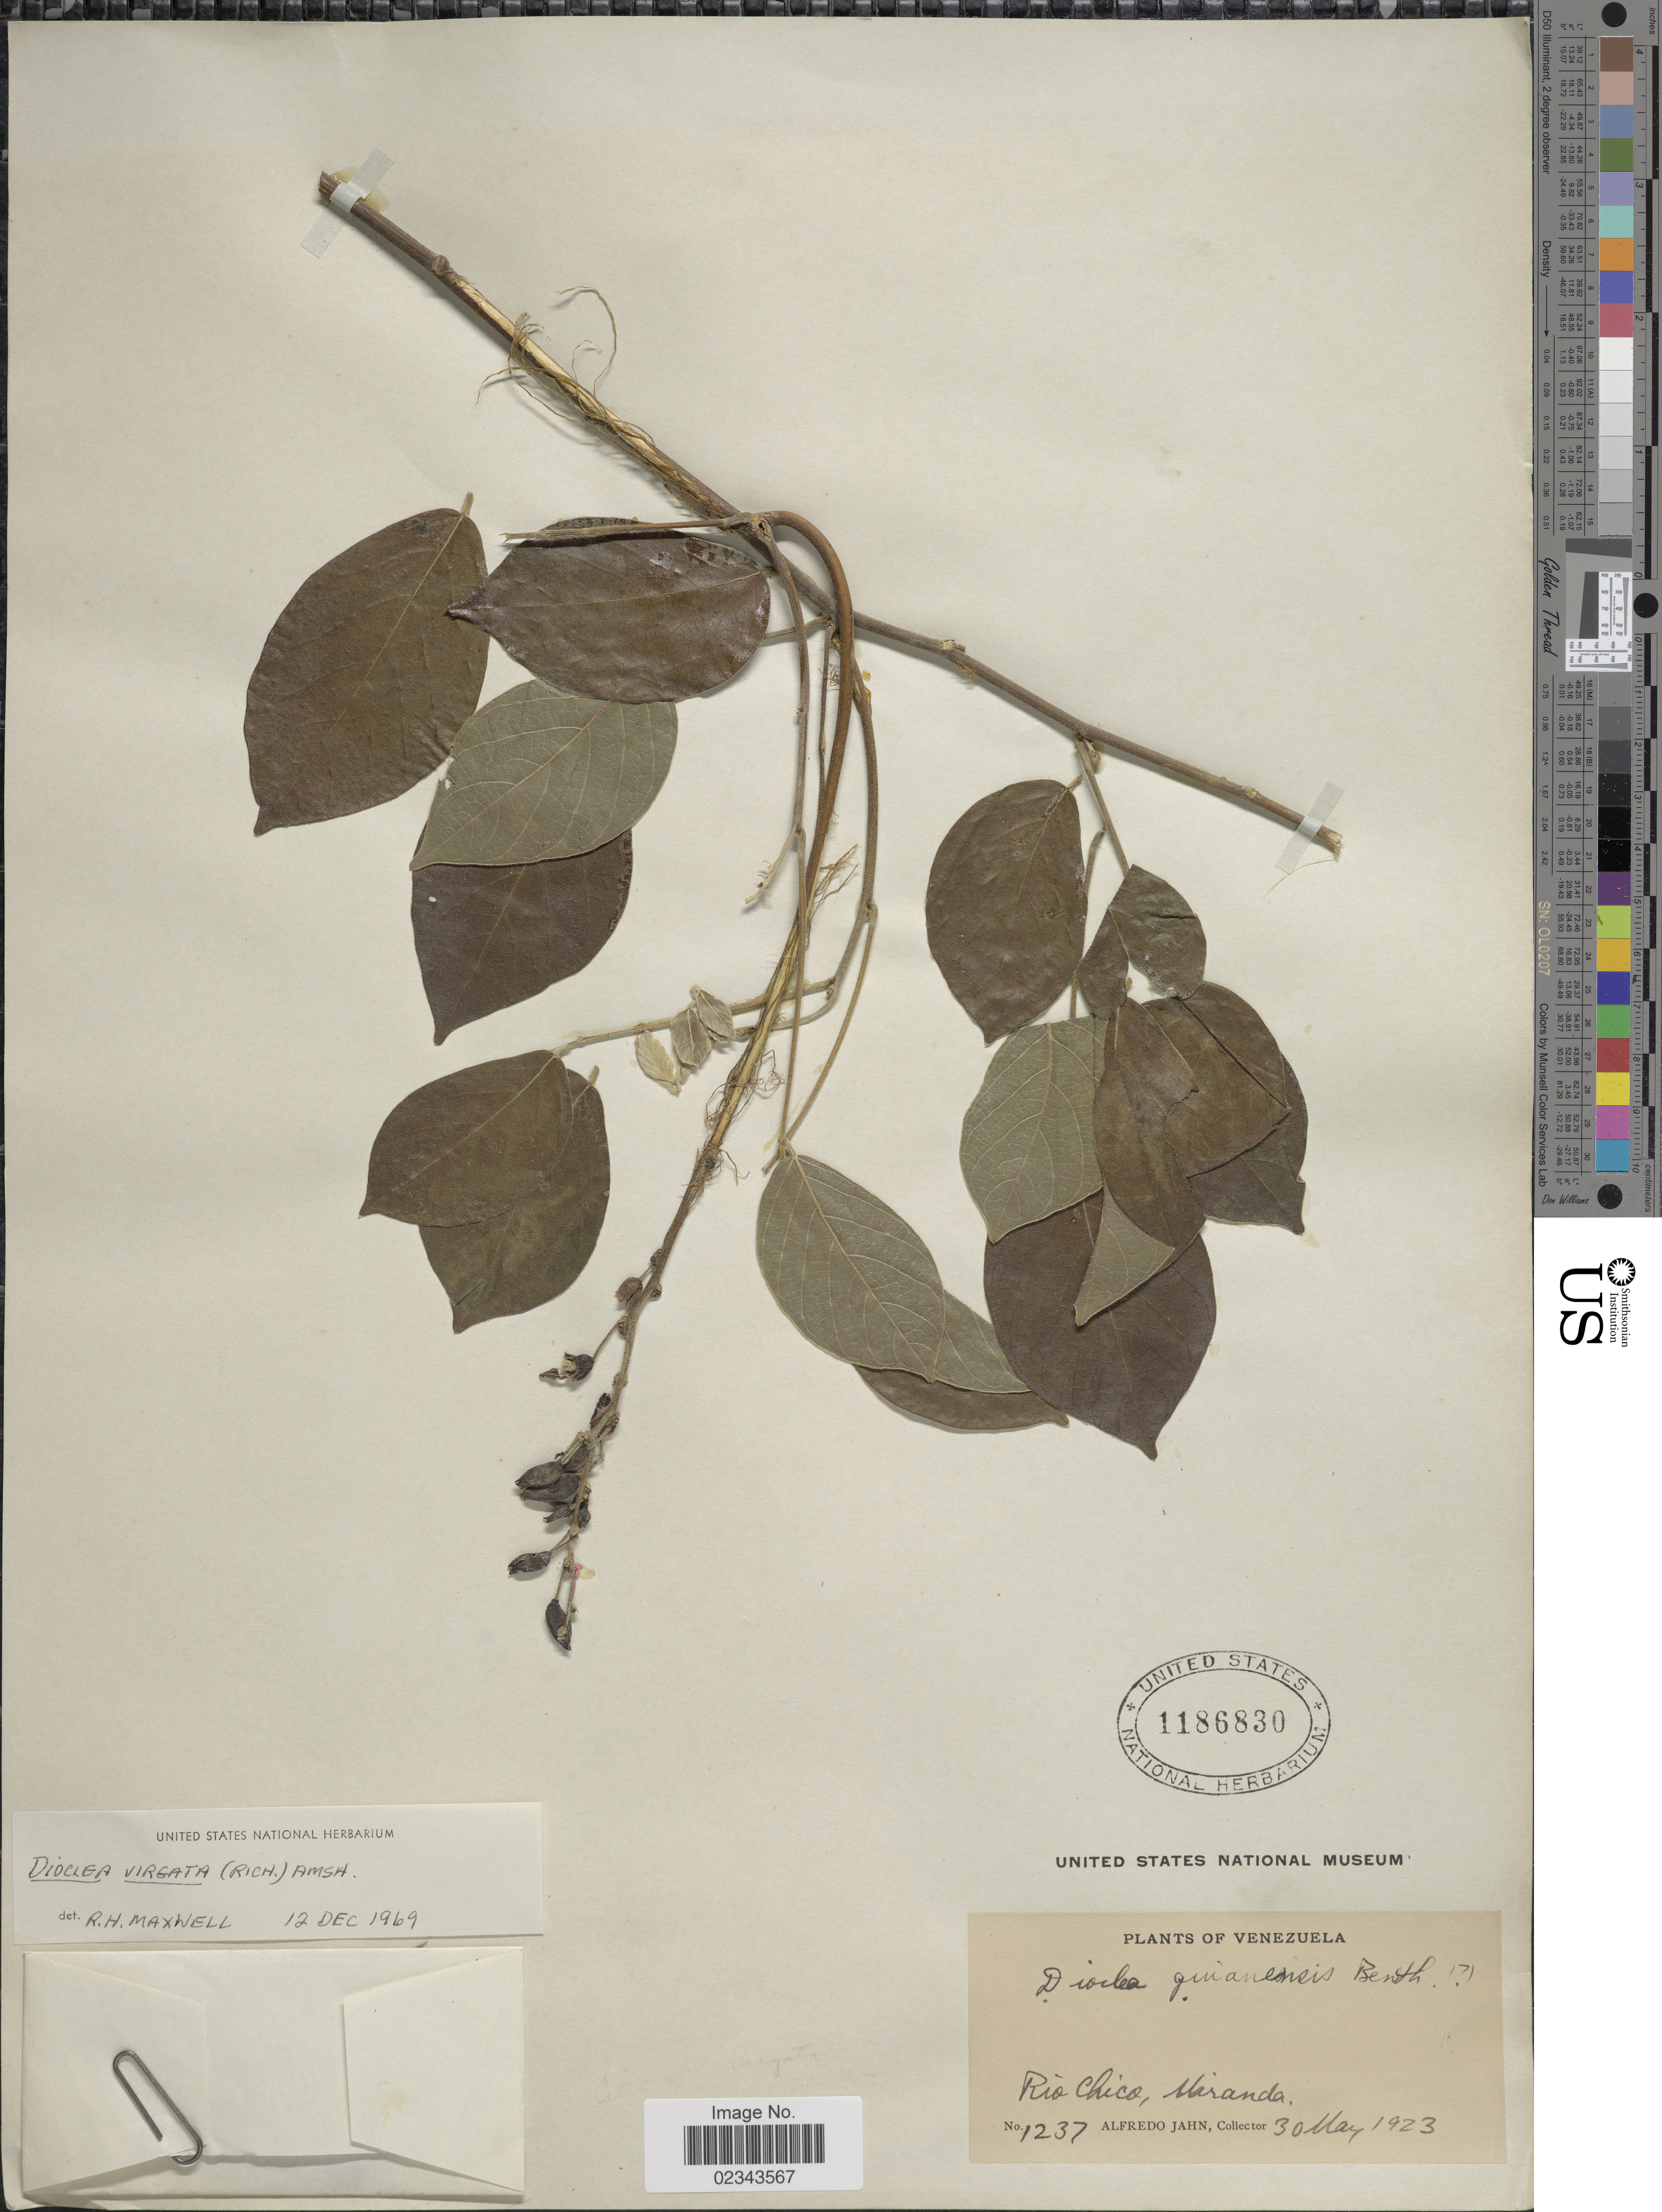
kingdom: Plantae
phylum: Tracheophyta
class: Magnoliopsida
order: Fabales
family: Fabaceae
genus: Dioclea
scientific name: Dioclea virgata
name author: (Rich.) Amshoff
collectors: A. Jahn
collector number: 1237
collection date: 1923-05-30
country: Venezuela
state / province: Miranda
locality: Rio Chico.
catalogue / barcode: US 1186830